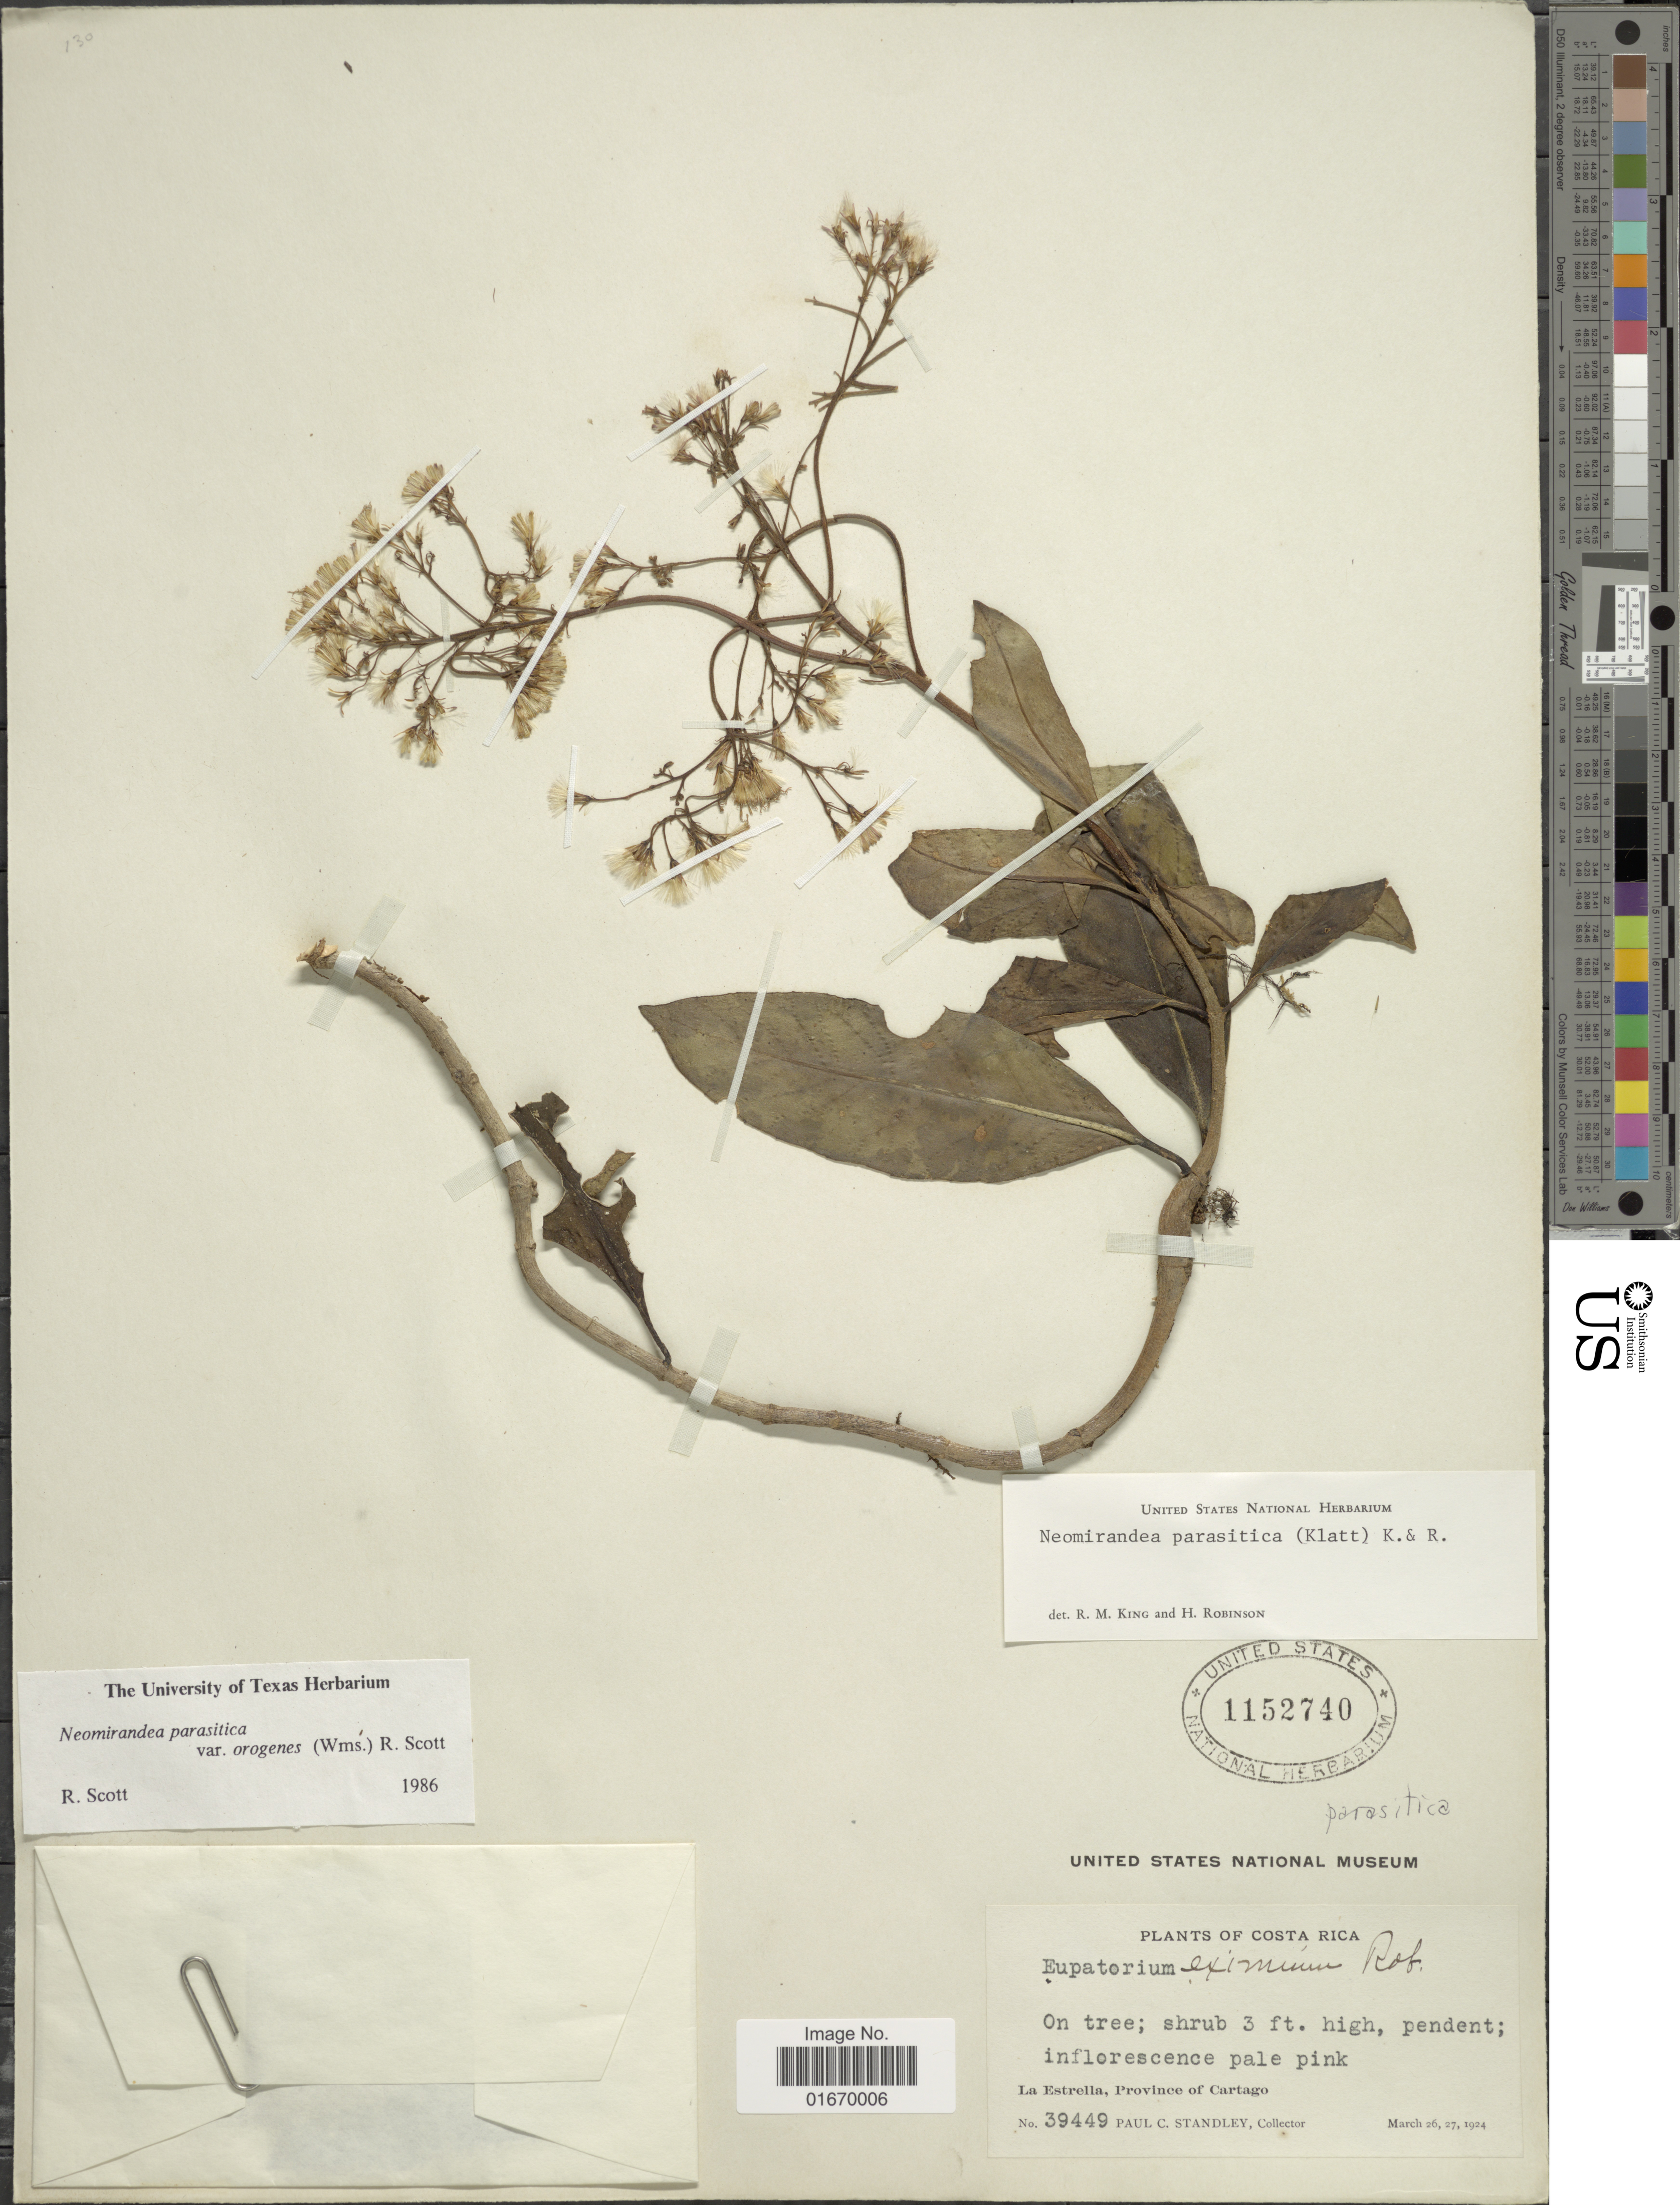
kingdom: Plantae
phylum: Tracheophyta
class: Magnoliopsida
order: Asterales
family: Asteraceae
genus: Neomirandea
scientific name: Neomirandea parasitica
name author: (Klatt) R.M. King & H. Rob.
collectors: P. C. Standley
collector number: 39449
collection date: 1924-03-26/1924-03-27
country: Costa Rica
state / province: Cartago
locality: La Estrella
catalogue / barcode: US 1152740